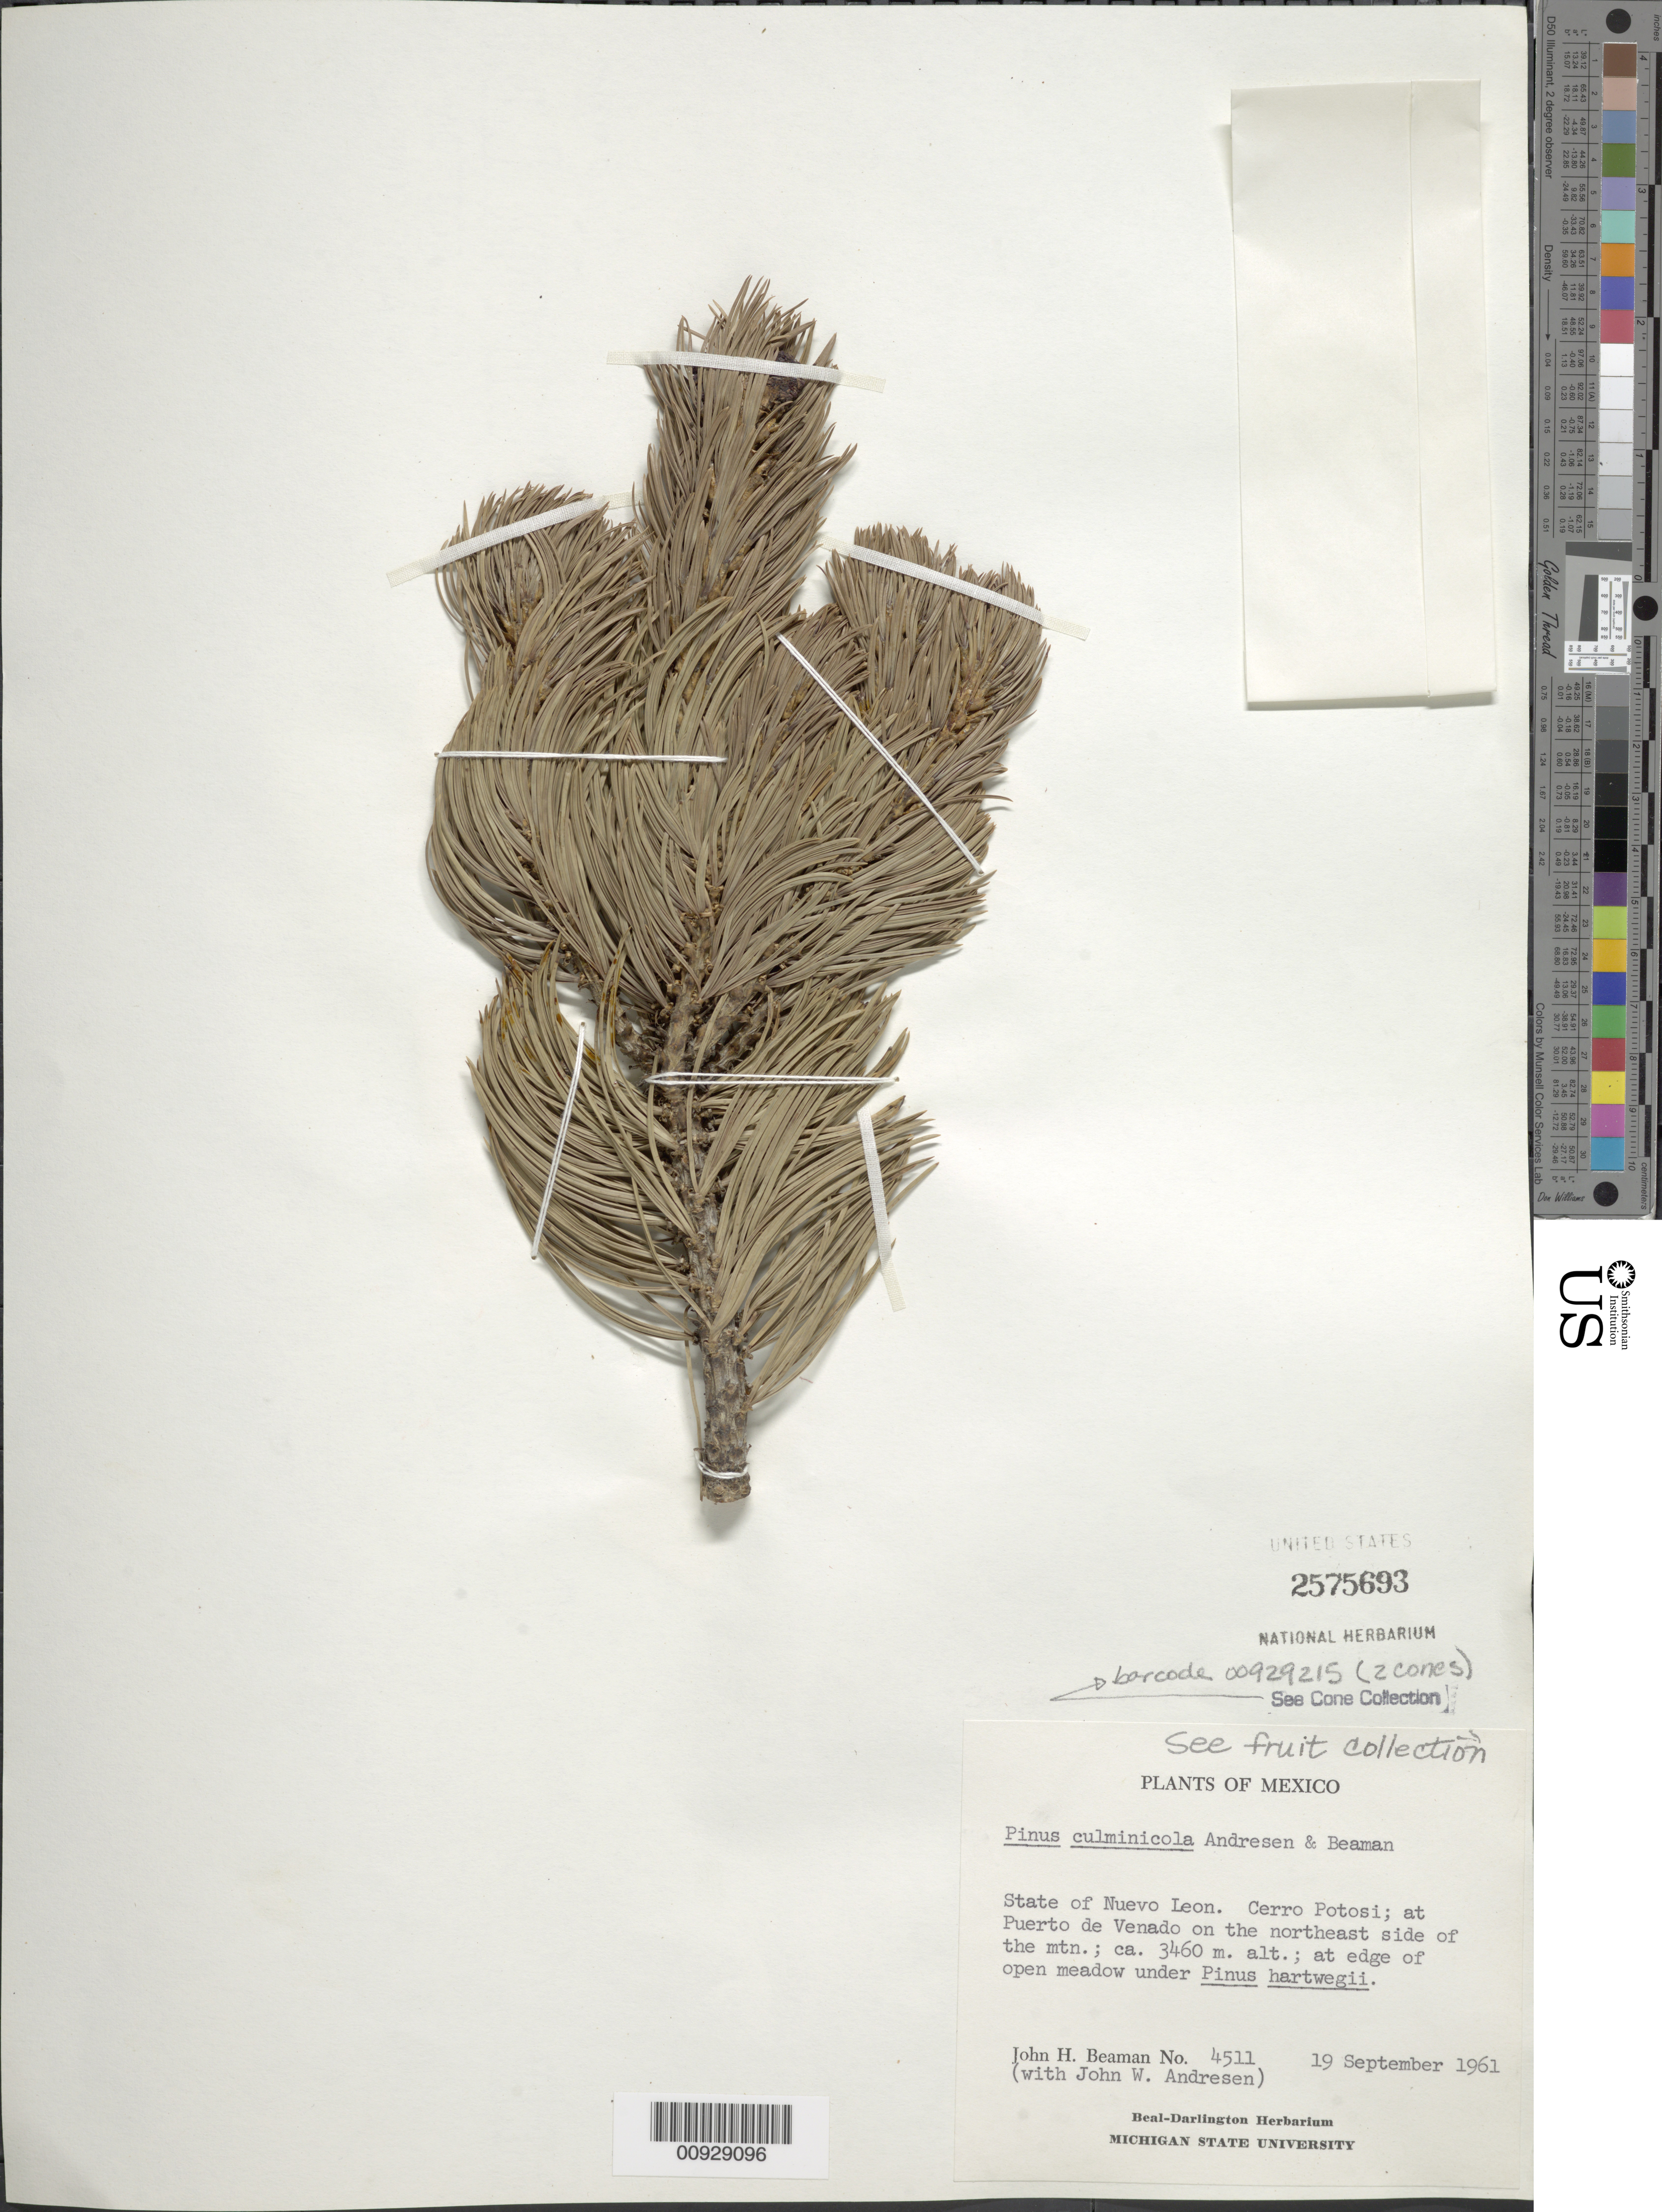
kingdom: Plantae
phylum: Tracheophyta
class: Pinopsida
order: Pinales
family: Pinaceae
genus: Pinus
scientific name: Pinus culminicola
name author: Andersen & Beaman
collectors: J. H. Beaman & J. Andrésen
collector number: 4511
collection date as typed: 19 Sep 1961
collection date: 1961-09-19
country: Mexico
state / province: Nuevo León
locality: Cerro Potosí; at Puerto de Venado on the northeast side of mountain.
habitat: Northeast side of mountain. At edge of open meadow under Pinus hartwegii.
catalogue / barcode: US 2575693